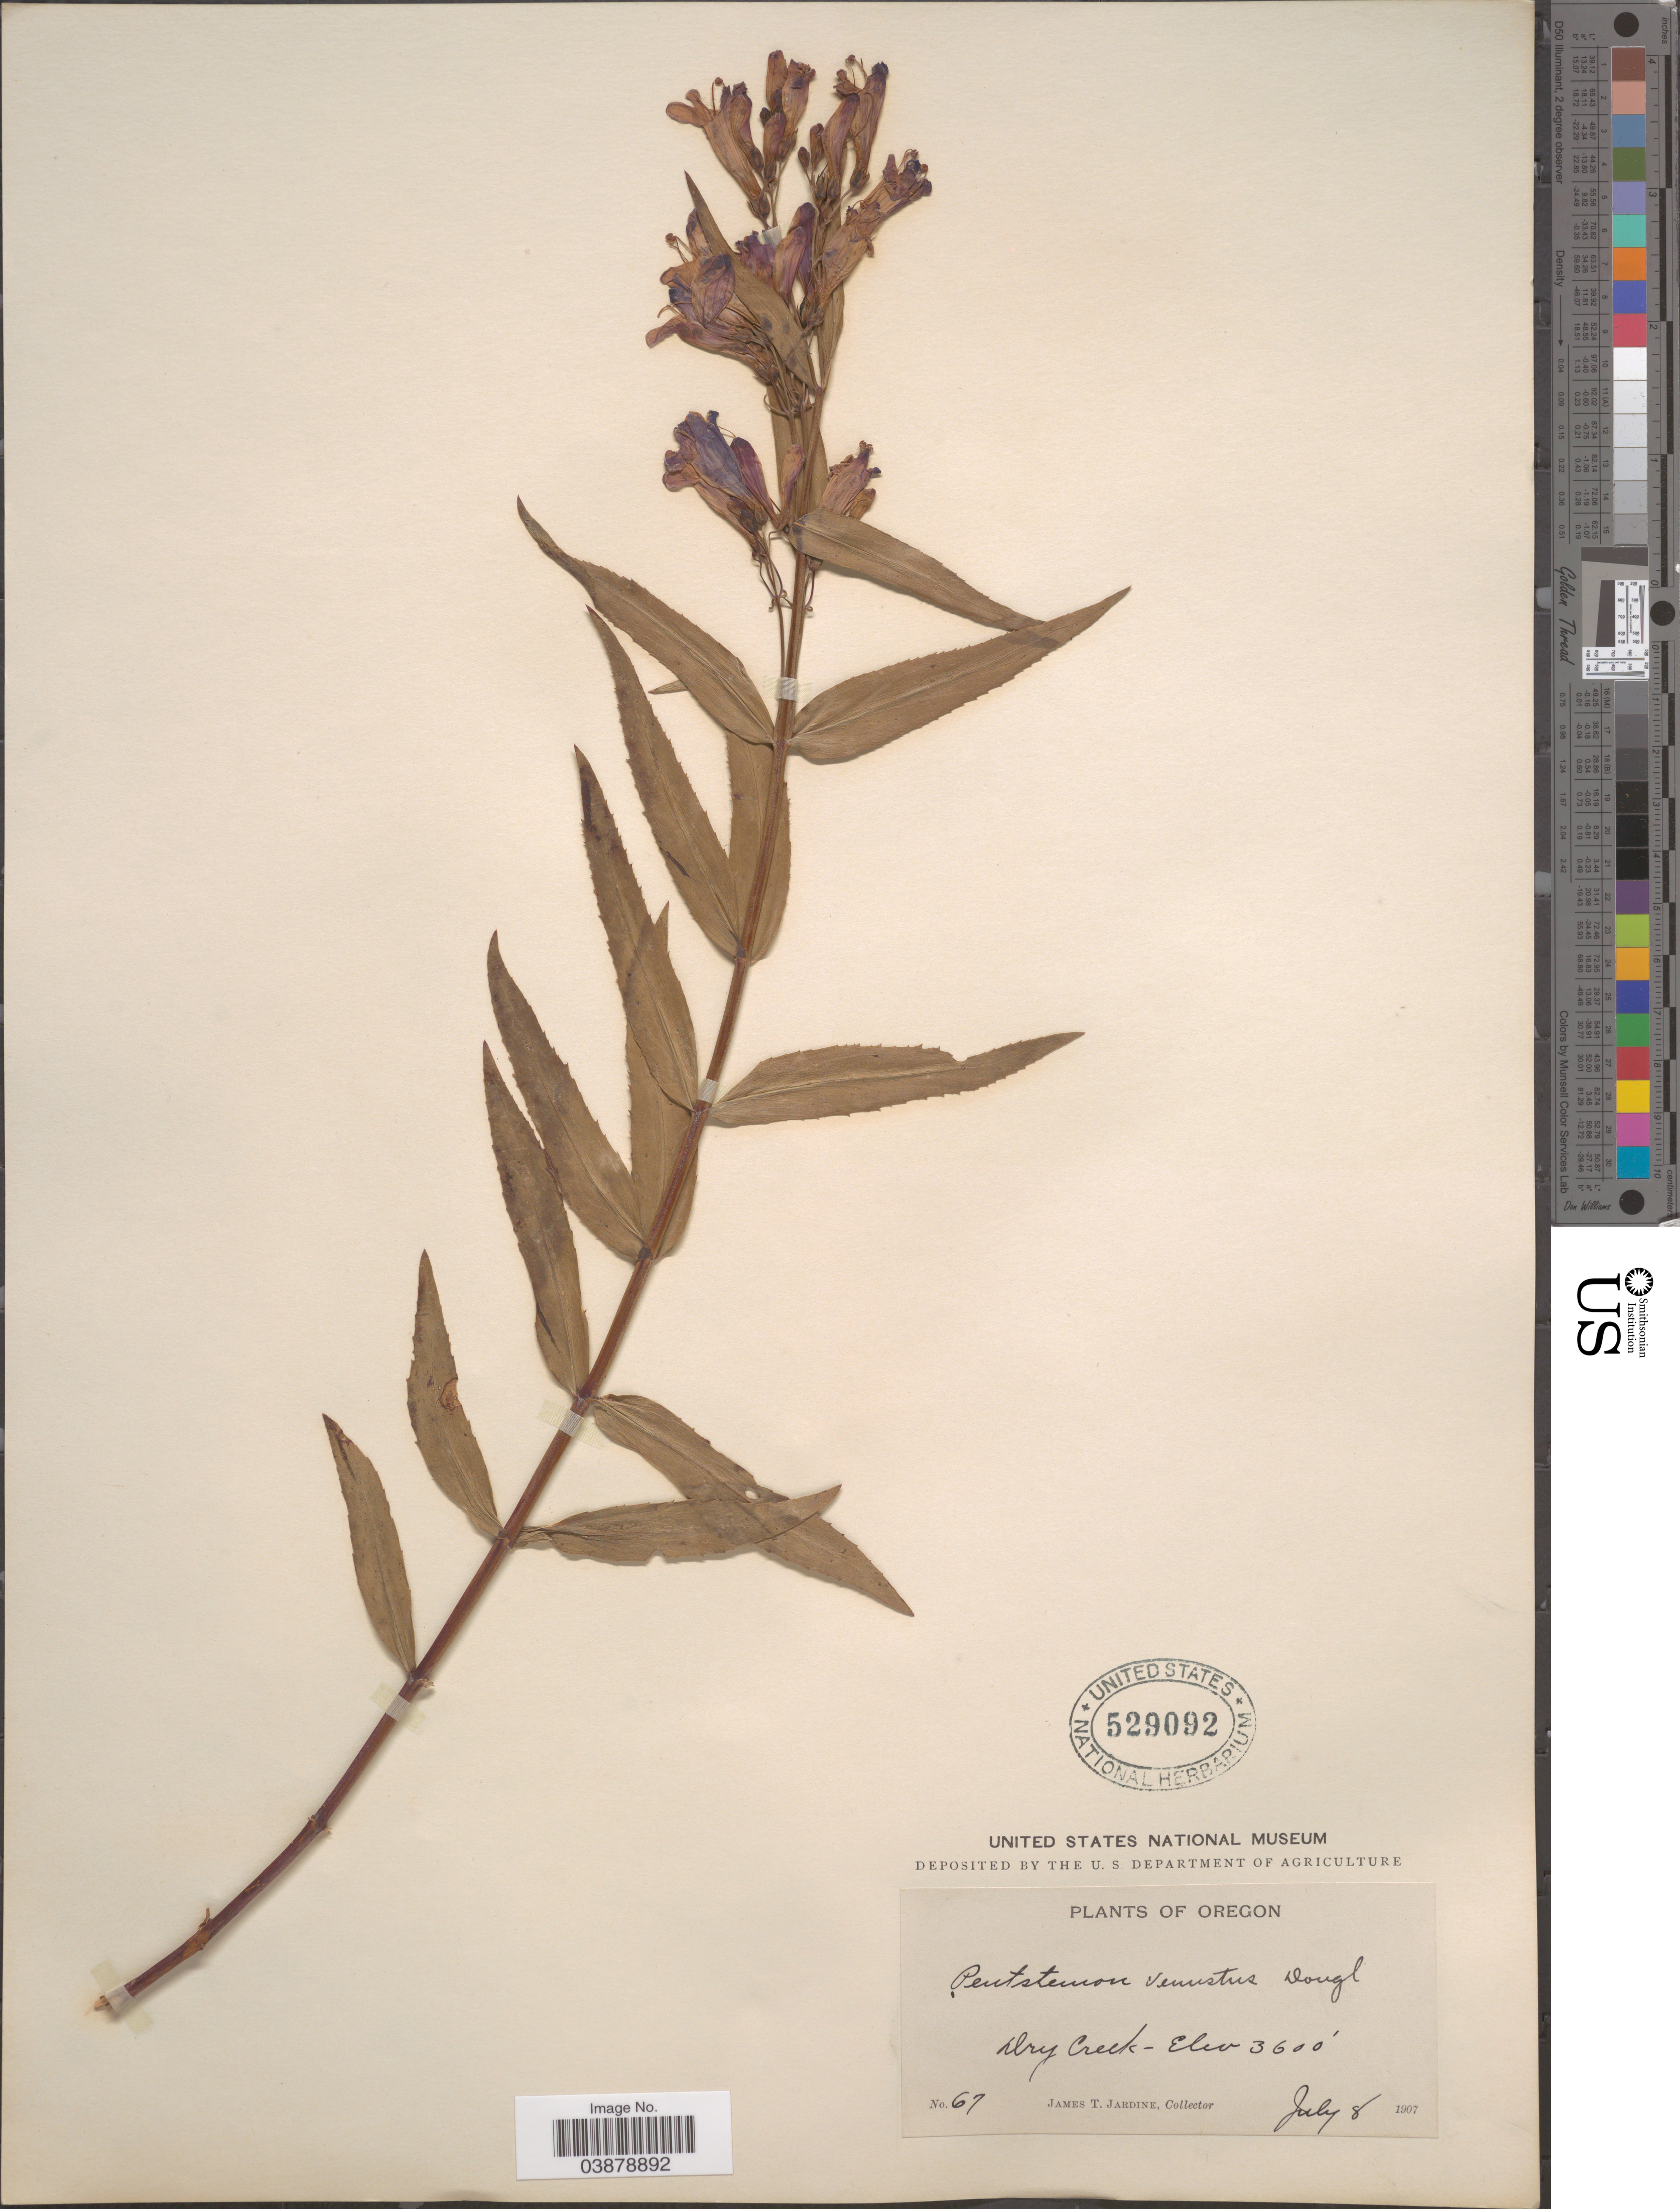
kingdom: Plantae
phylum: Tracheophyta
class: Magnoliopsida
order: Lamiales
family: Plantaginaceae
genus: Penstemon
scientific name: Penstemon venustus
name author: Douglas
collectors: J. T. Jardine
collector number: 67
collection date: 1907-07-08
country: United States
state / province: Oregon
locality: Dry Creek.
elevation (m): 1097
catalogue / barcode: US 529092